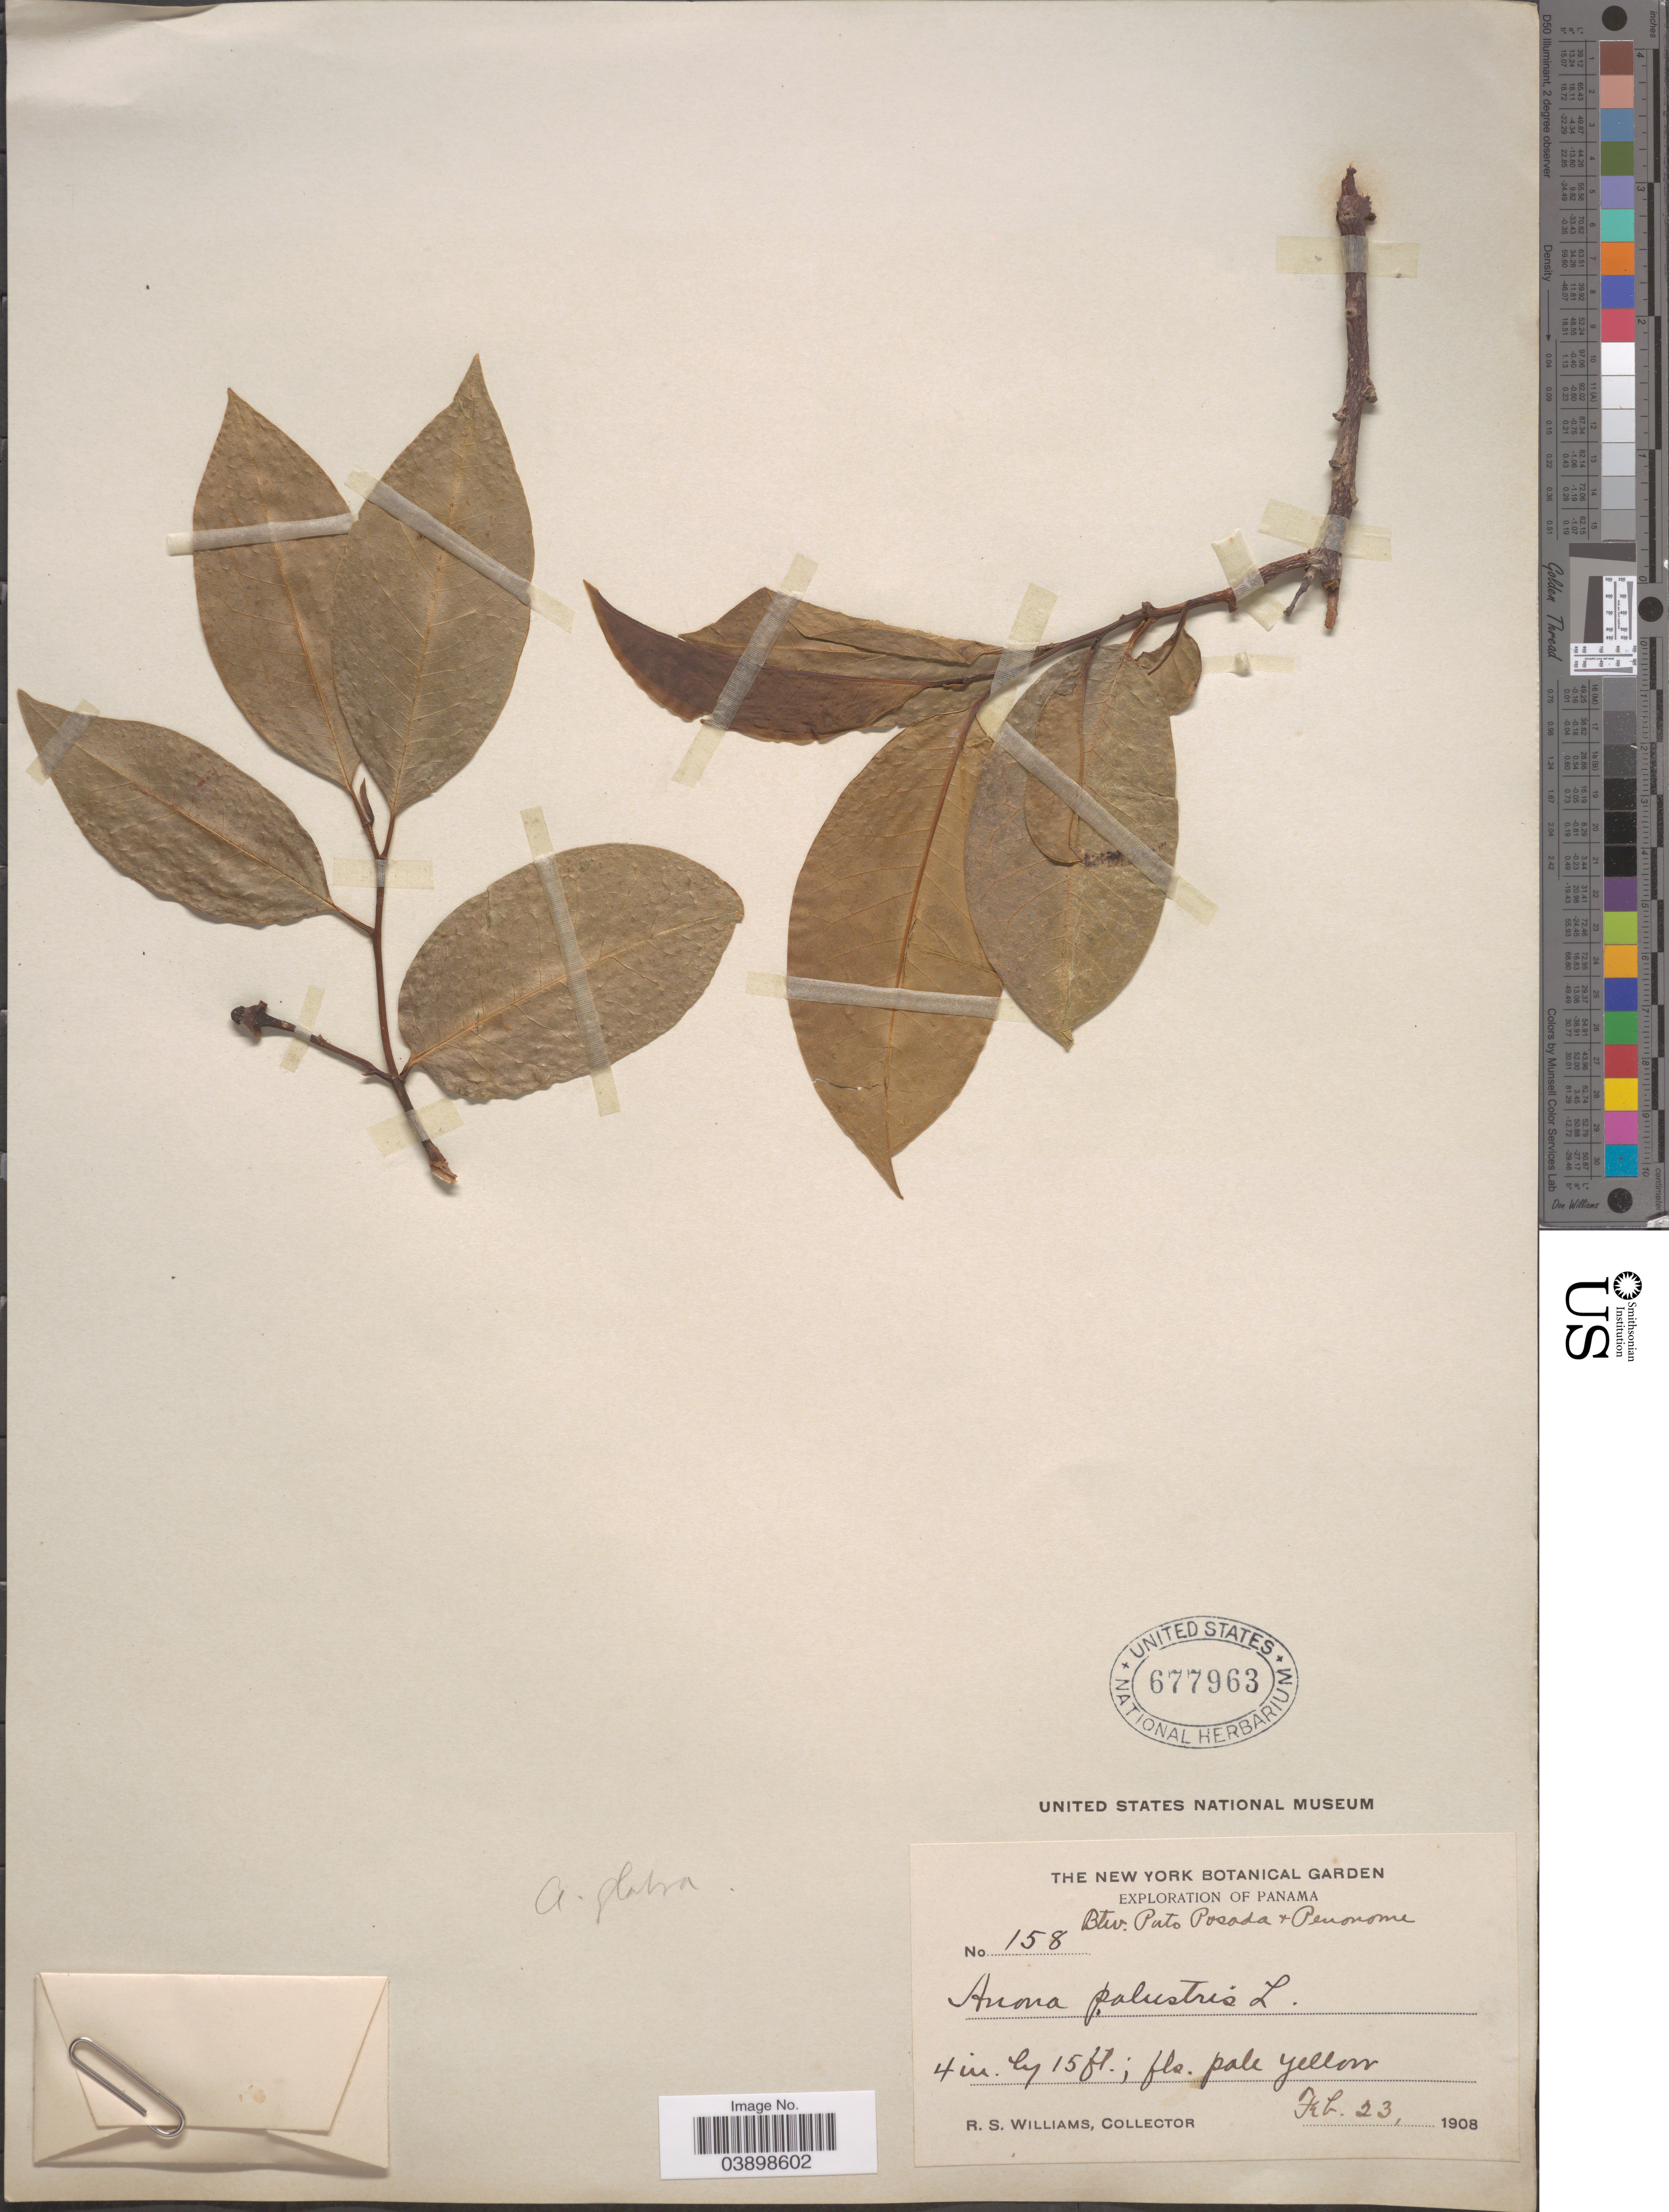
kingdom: Plantae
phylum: Tracheophyta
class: Magnoliopsida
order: Magnoliales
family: Annonaceae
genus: Annona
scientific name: Annona glabra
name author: L.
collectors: R. S. Williams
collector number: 158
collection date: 1908-02-23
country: Panama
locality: Btw. Pato Posada + Penonome.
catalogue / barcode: US 677963